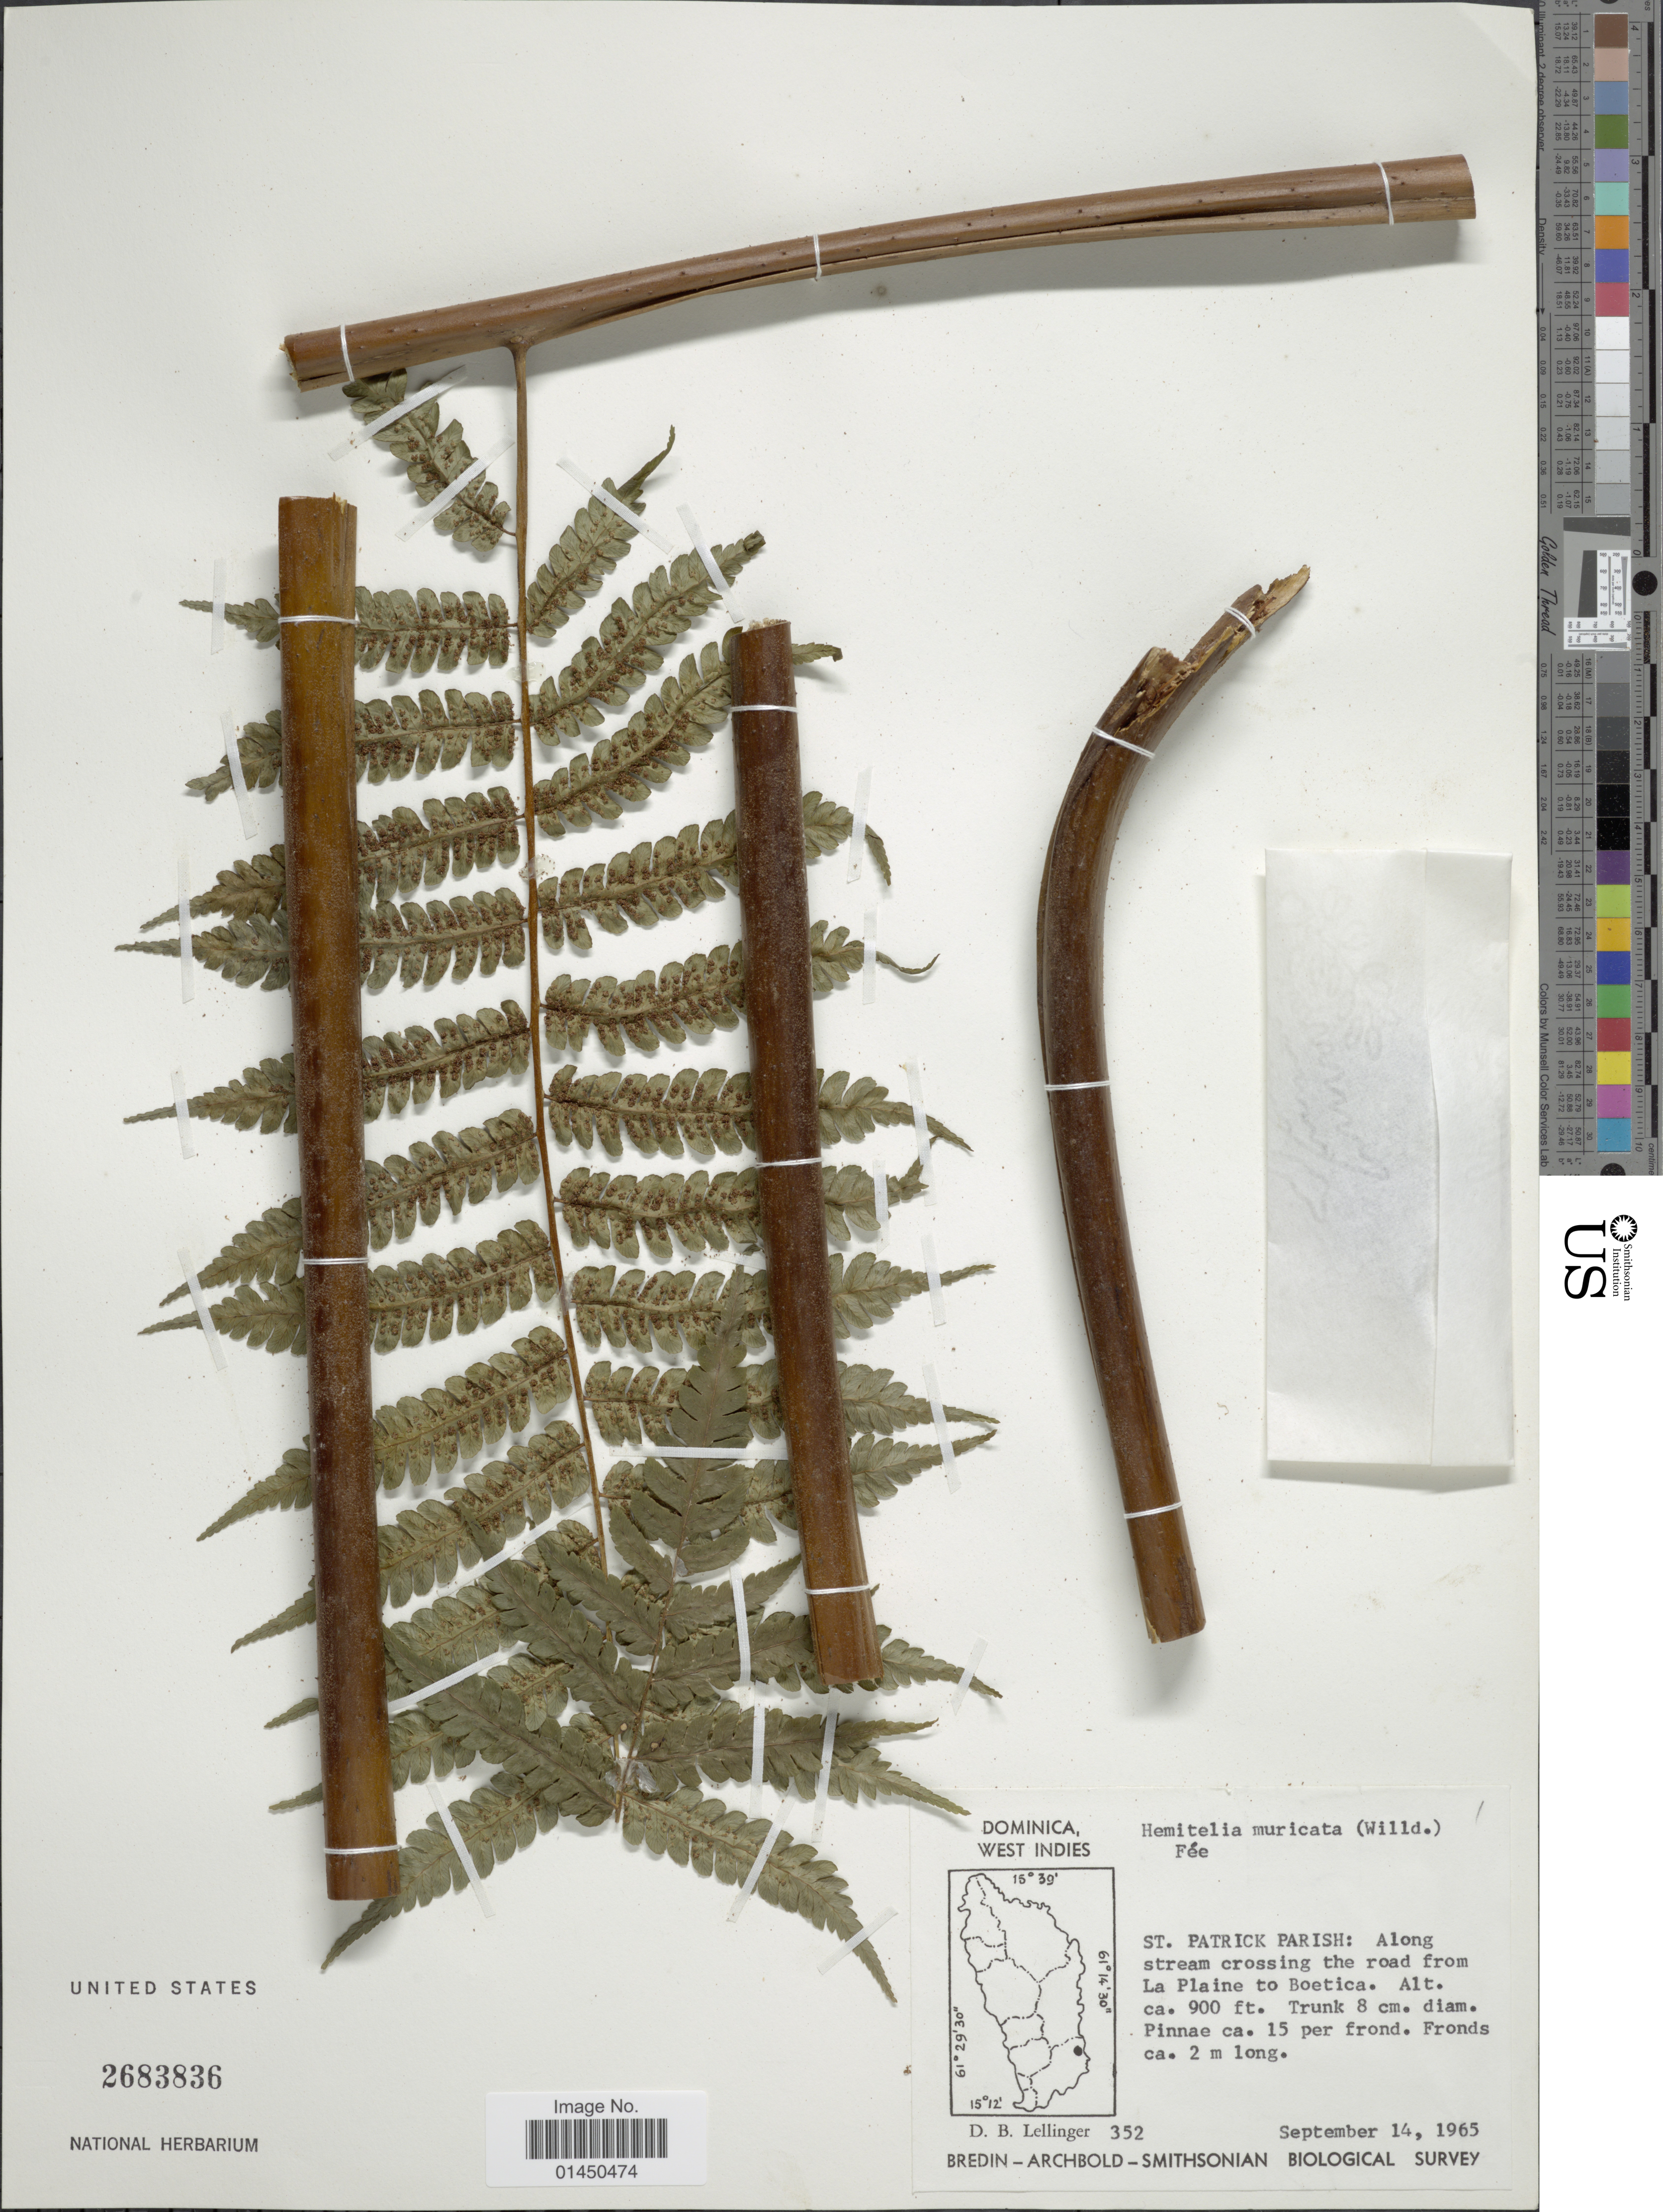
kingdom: Plantae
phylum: Tracheophyta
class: Polypodiopsida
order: Cyatheales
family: Cyatheaceae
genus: Cyathea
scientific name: Cyathea muricata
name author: (Willd.) Fée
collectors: D. B. Lellinger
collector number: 352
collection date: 1965-09-14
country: Dominica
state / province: St. Patrick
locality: Along stream crossing the road from La Plaine to Boetica.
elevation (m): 274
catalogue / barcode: US 2683836